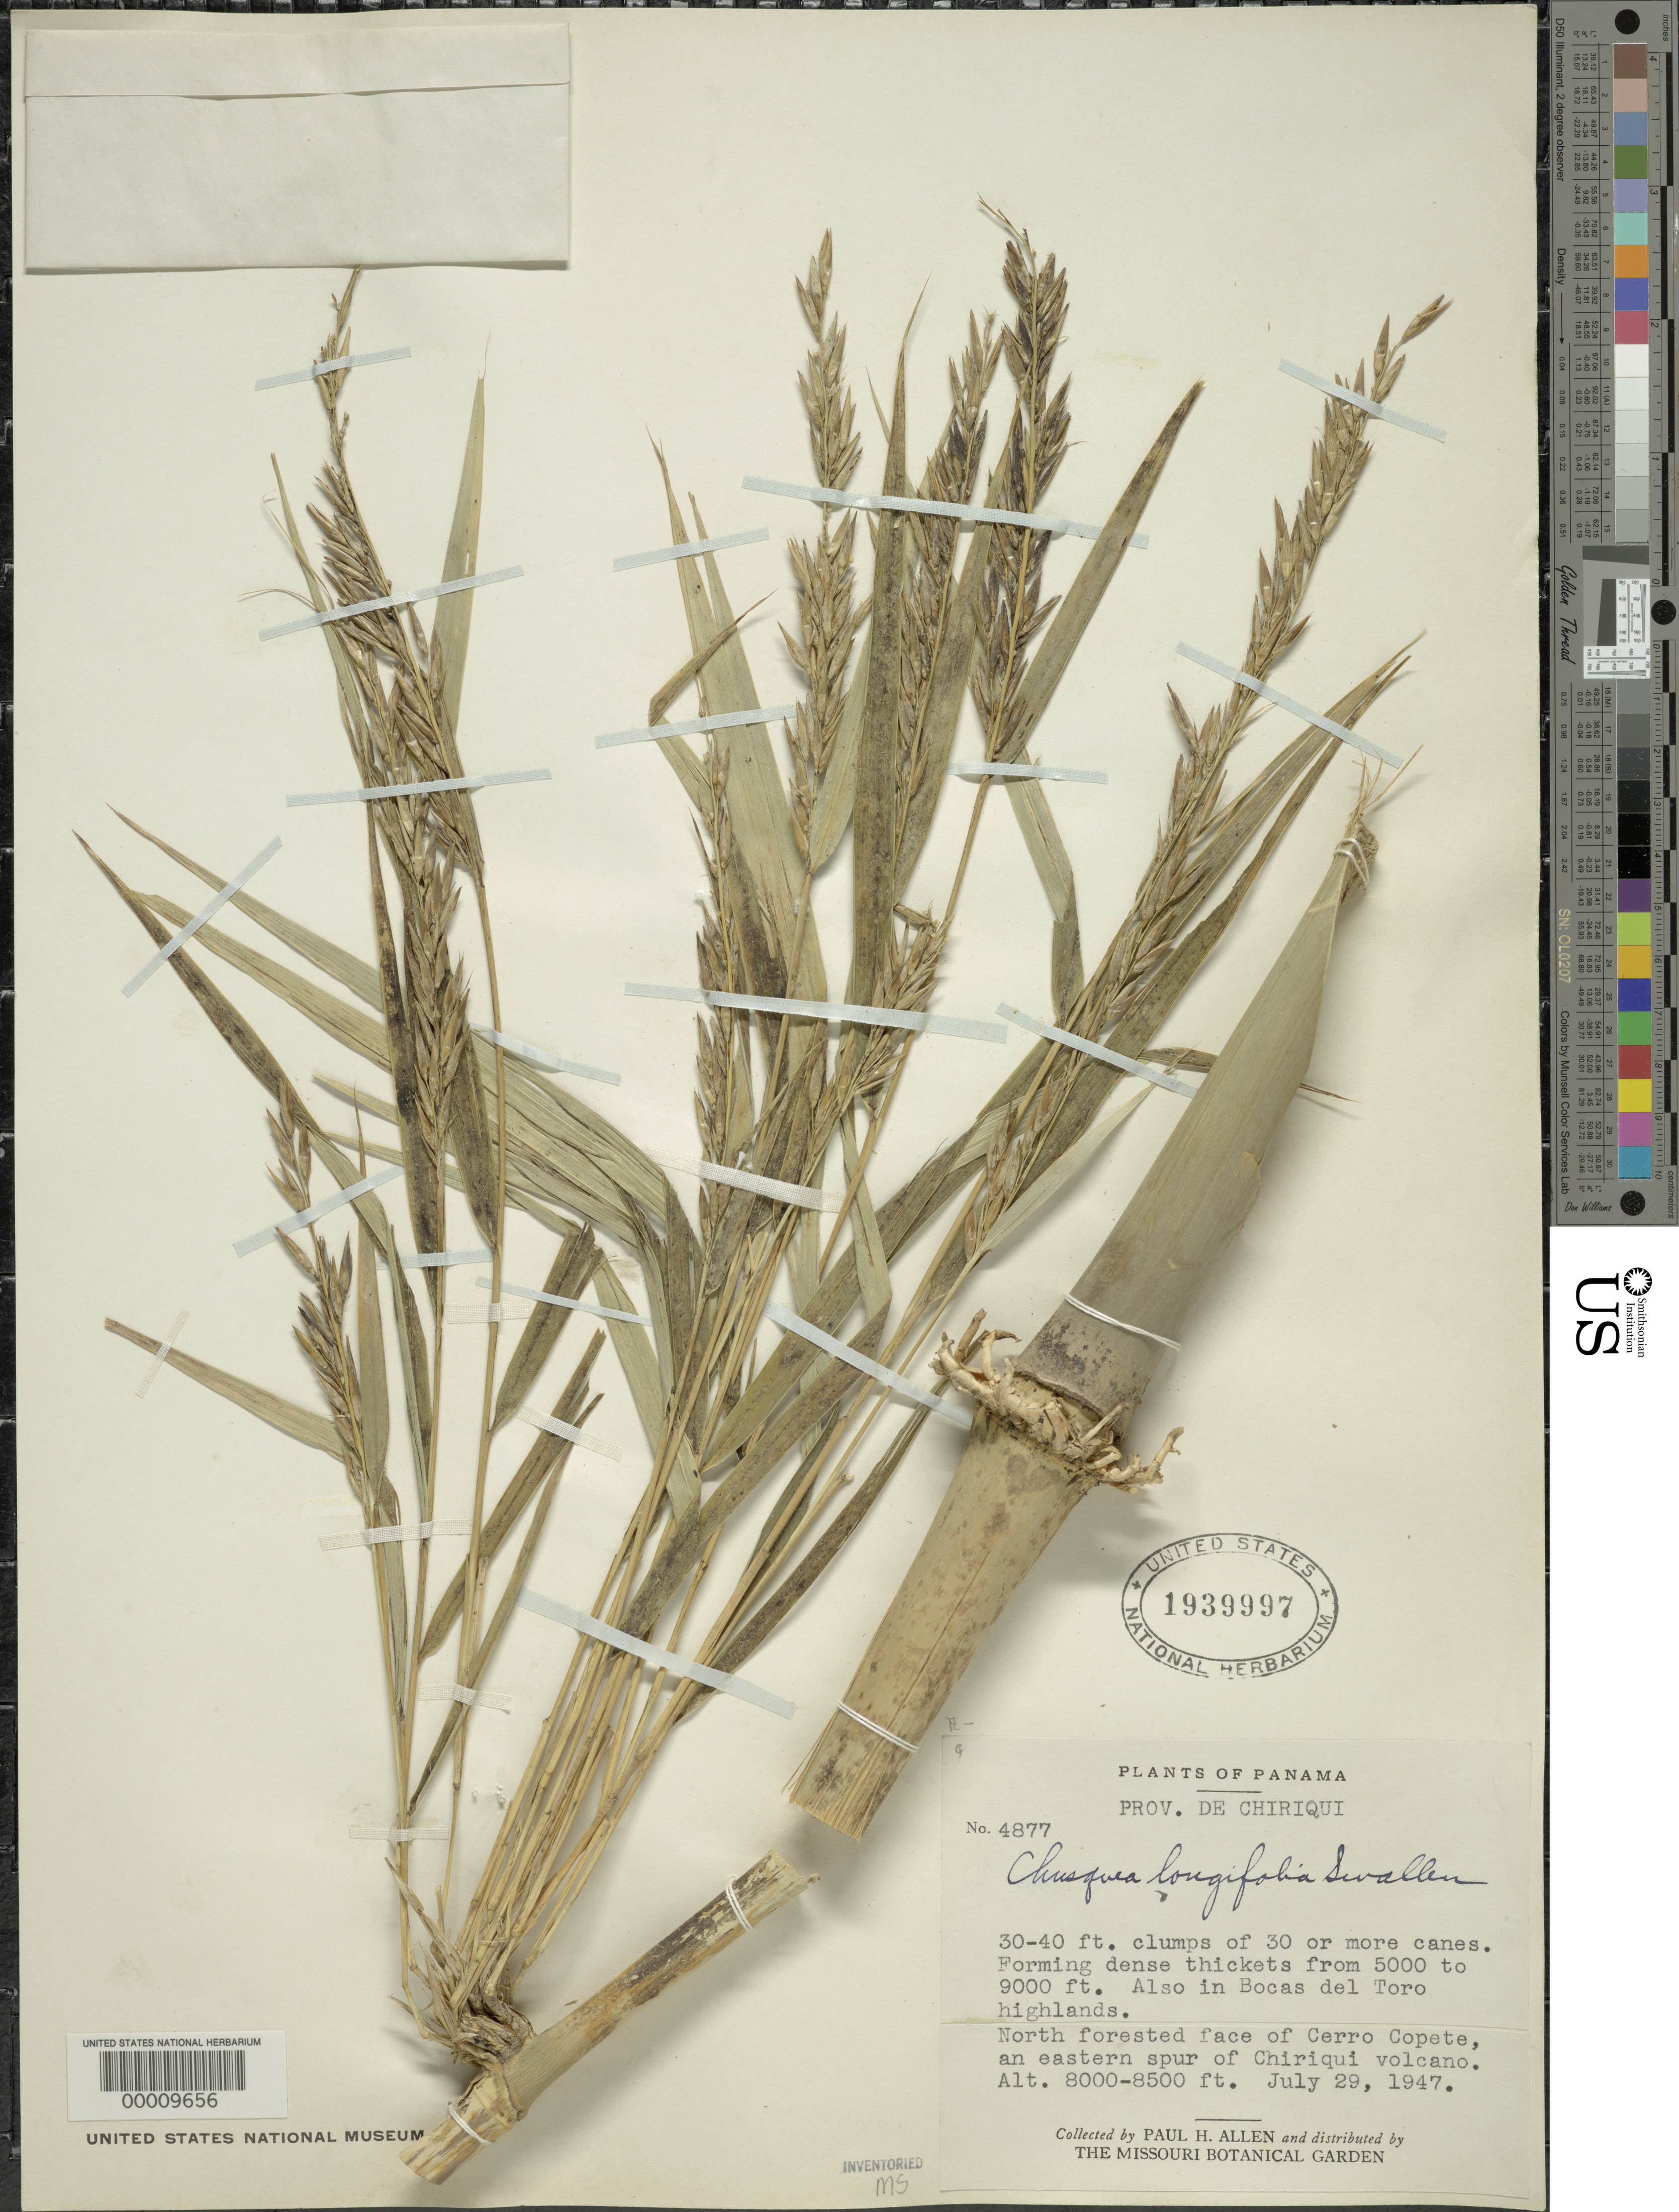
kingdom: Plantae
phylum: Tracheophyta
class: Liliopsida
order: Poales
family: Poaceae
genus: Chusquea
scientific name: Chusquea longifolia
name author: Swallen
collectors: P. H. Allen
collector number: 4877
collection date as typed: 29 Jul 1947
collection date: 1947-07-29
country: Panama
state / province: Chiriquí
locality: N forested face of Cerro Copete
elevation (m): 2440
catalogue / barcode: US 1939997